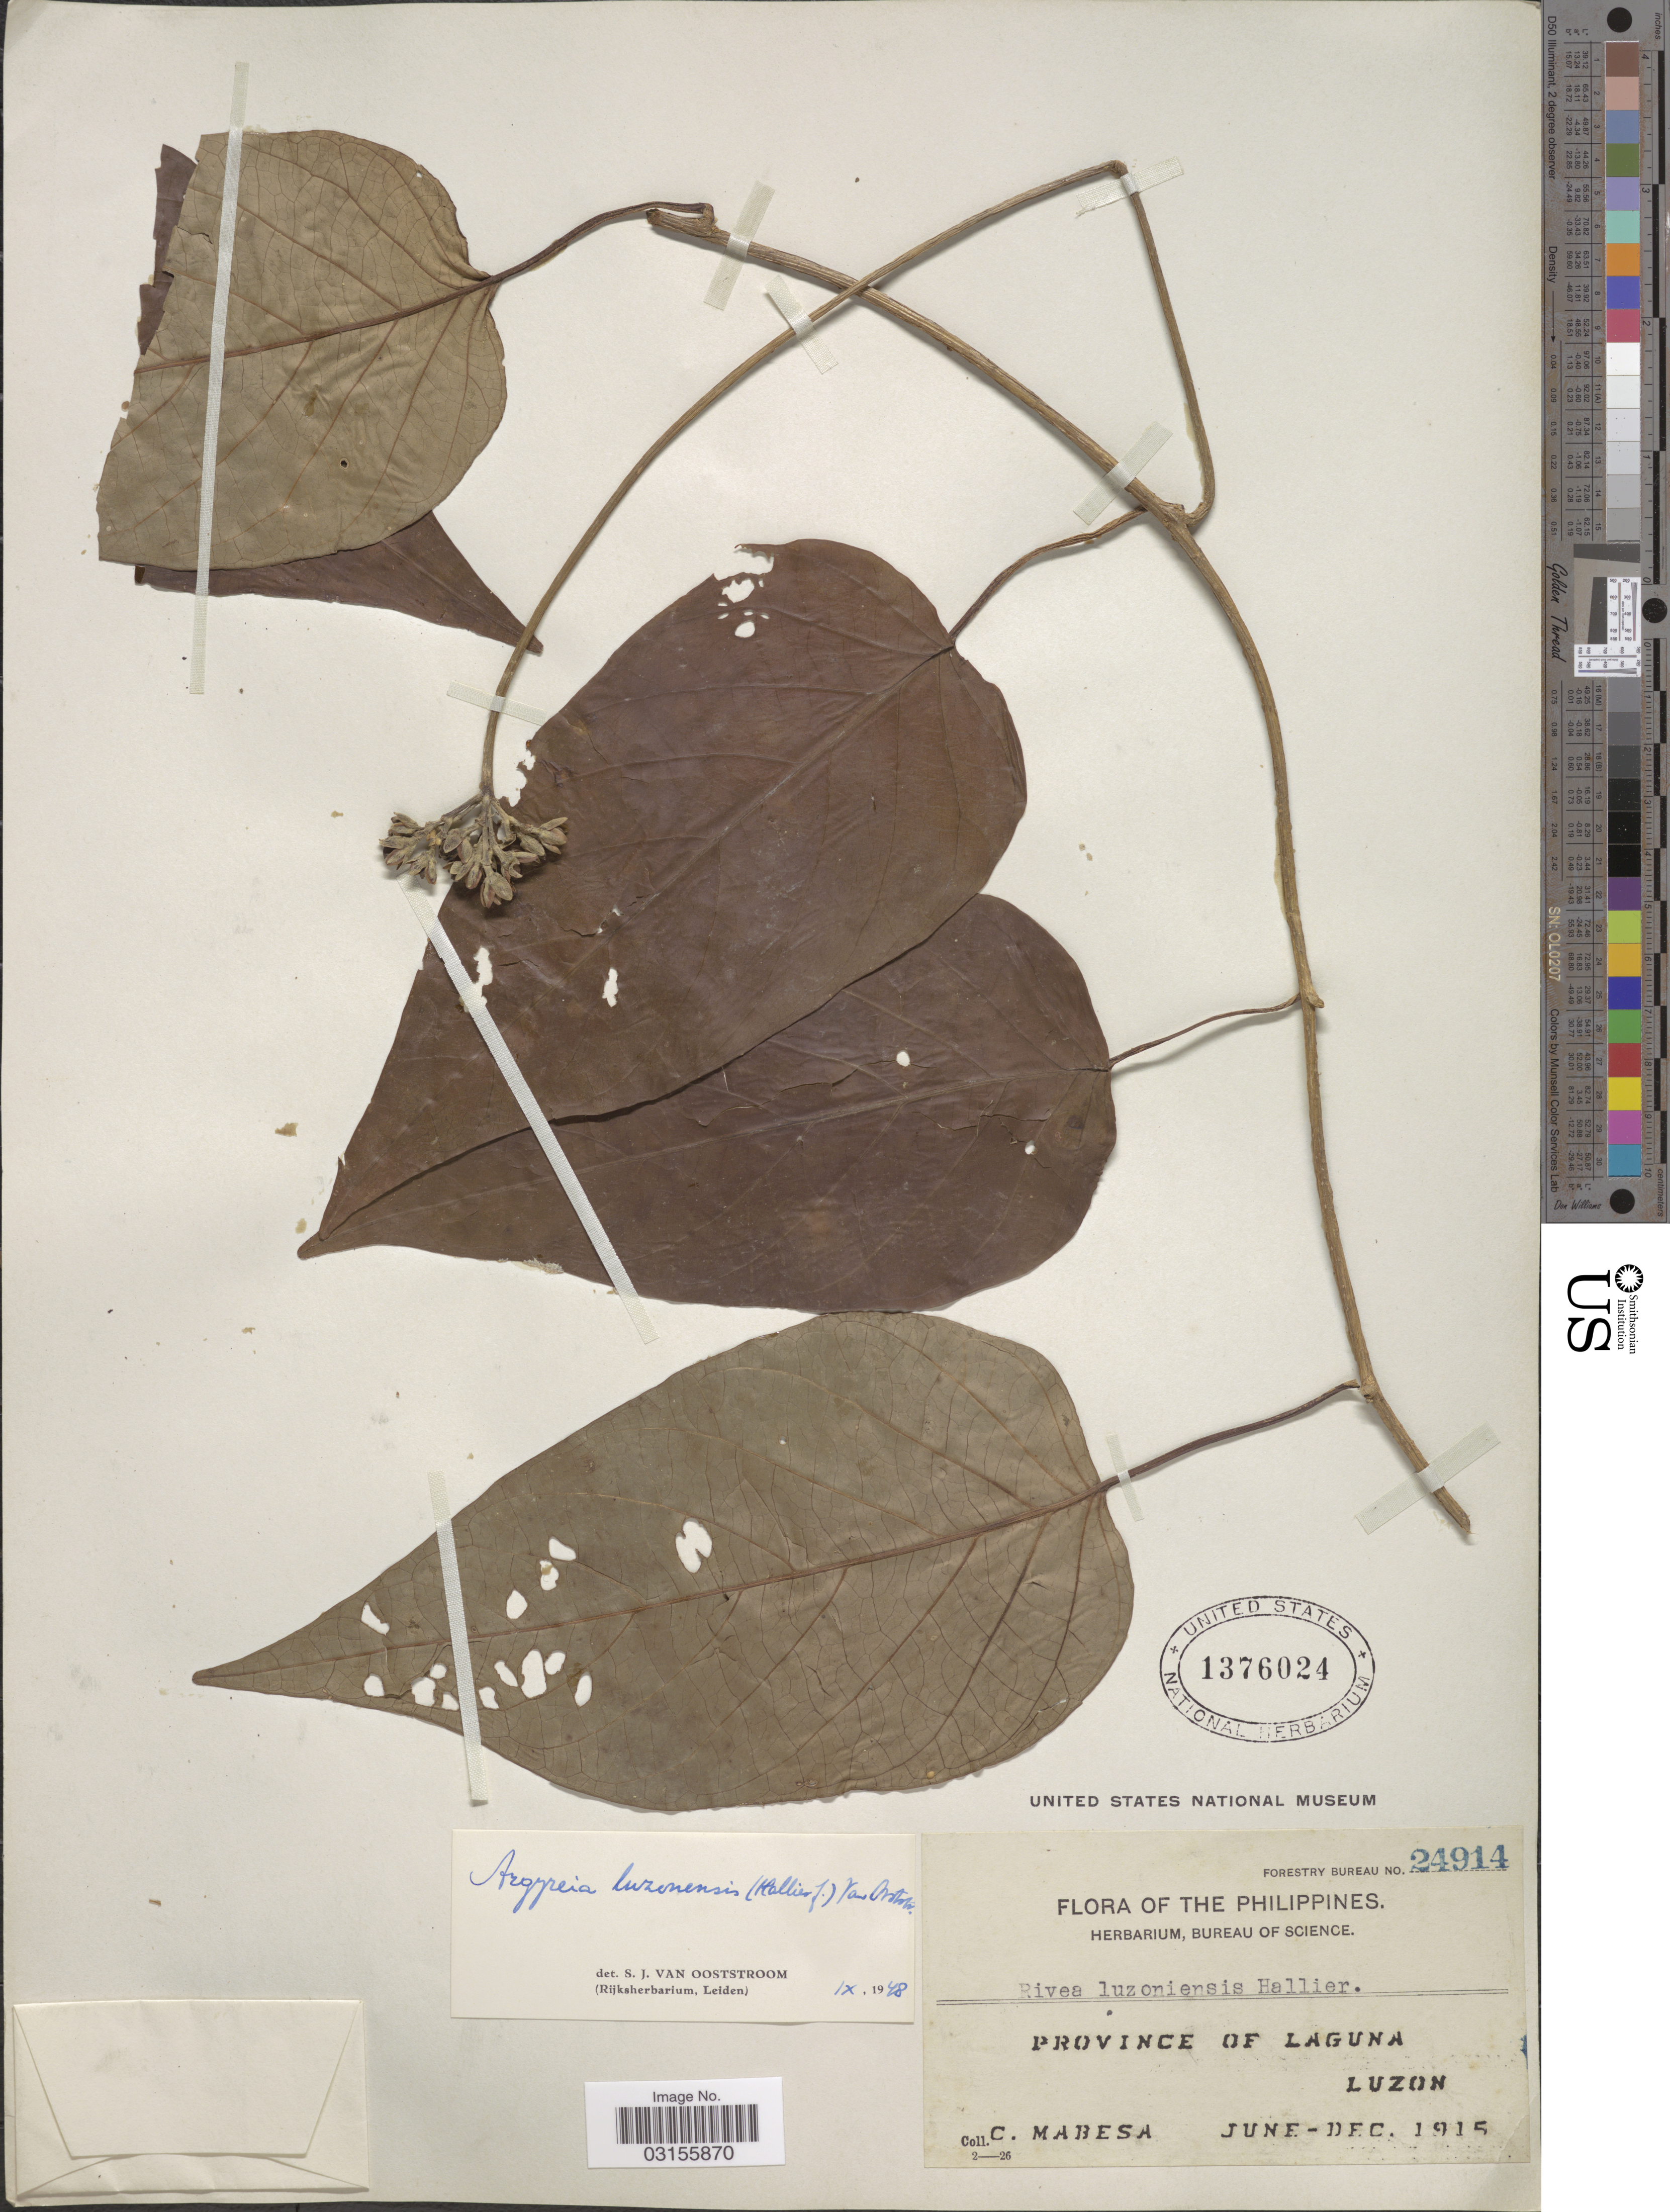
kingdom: Plantae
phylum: Tracheophyta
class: Magnoliopsida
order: Solanales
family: Convolvulaceae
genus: Argyreia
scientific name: Argyreia luzonensis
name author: (Hallier f.) Ooststr.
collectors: C. Mabesa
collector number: Forestry Bureau 24914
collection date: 1915-06/1915-12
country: Philippines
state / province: Calabarzon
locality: Province of Laguna, Luzon.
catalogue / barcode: US 1376024